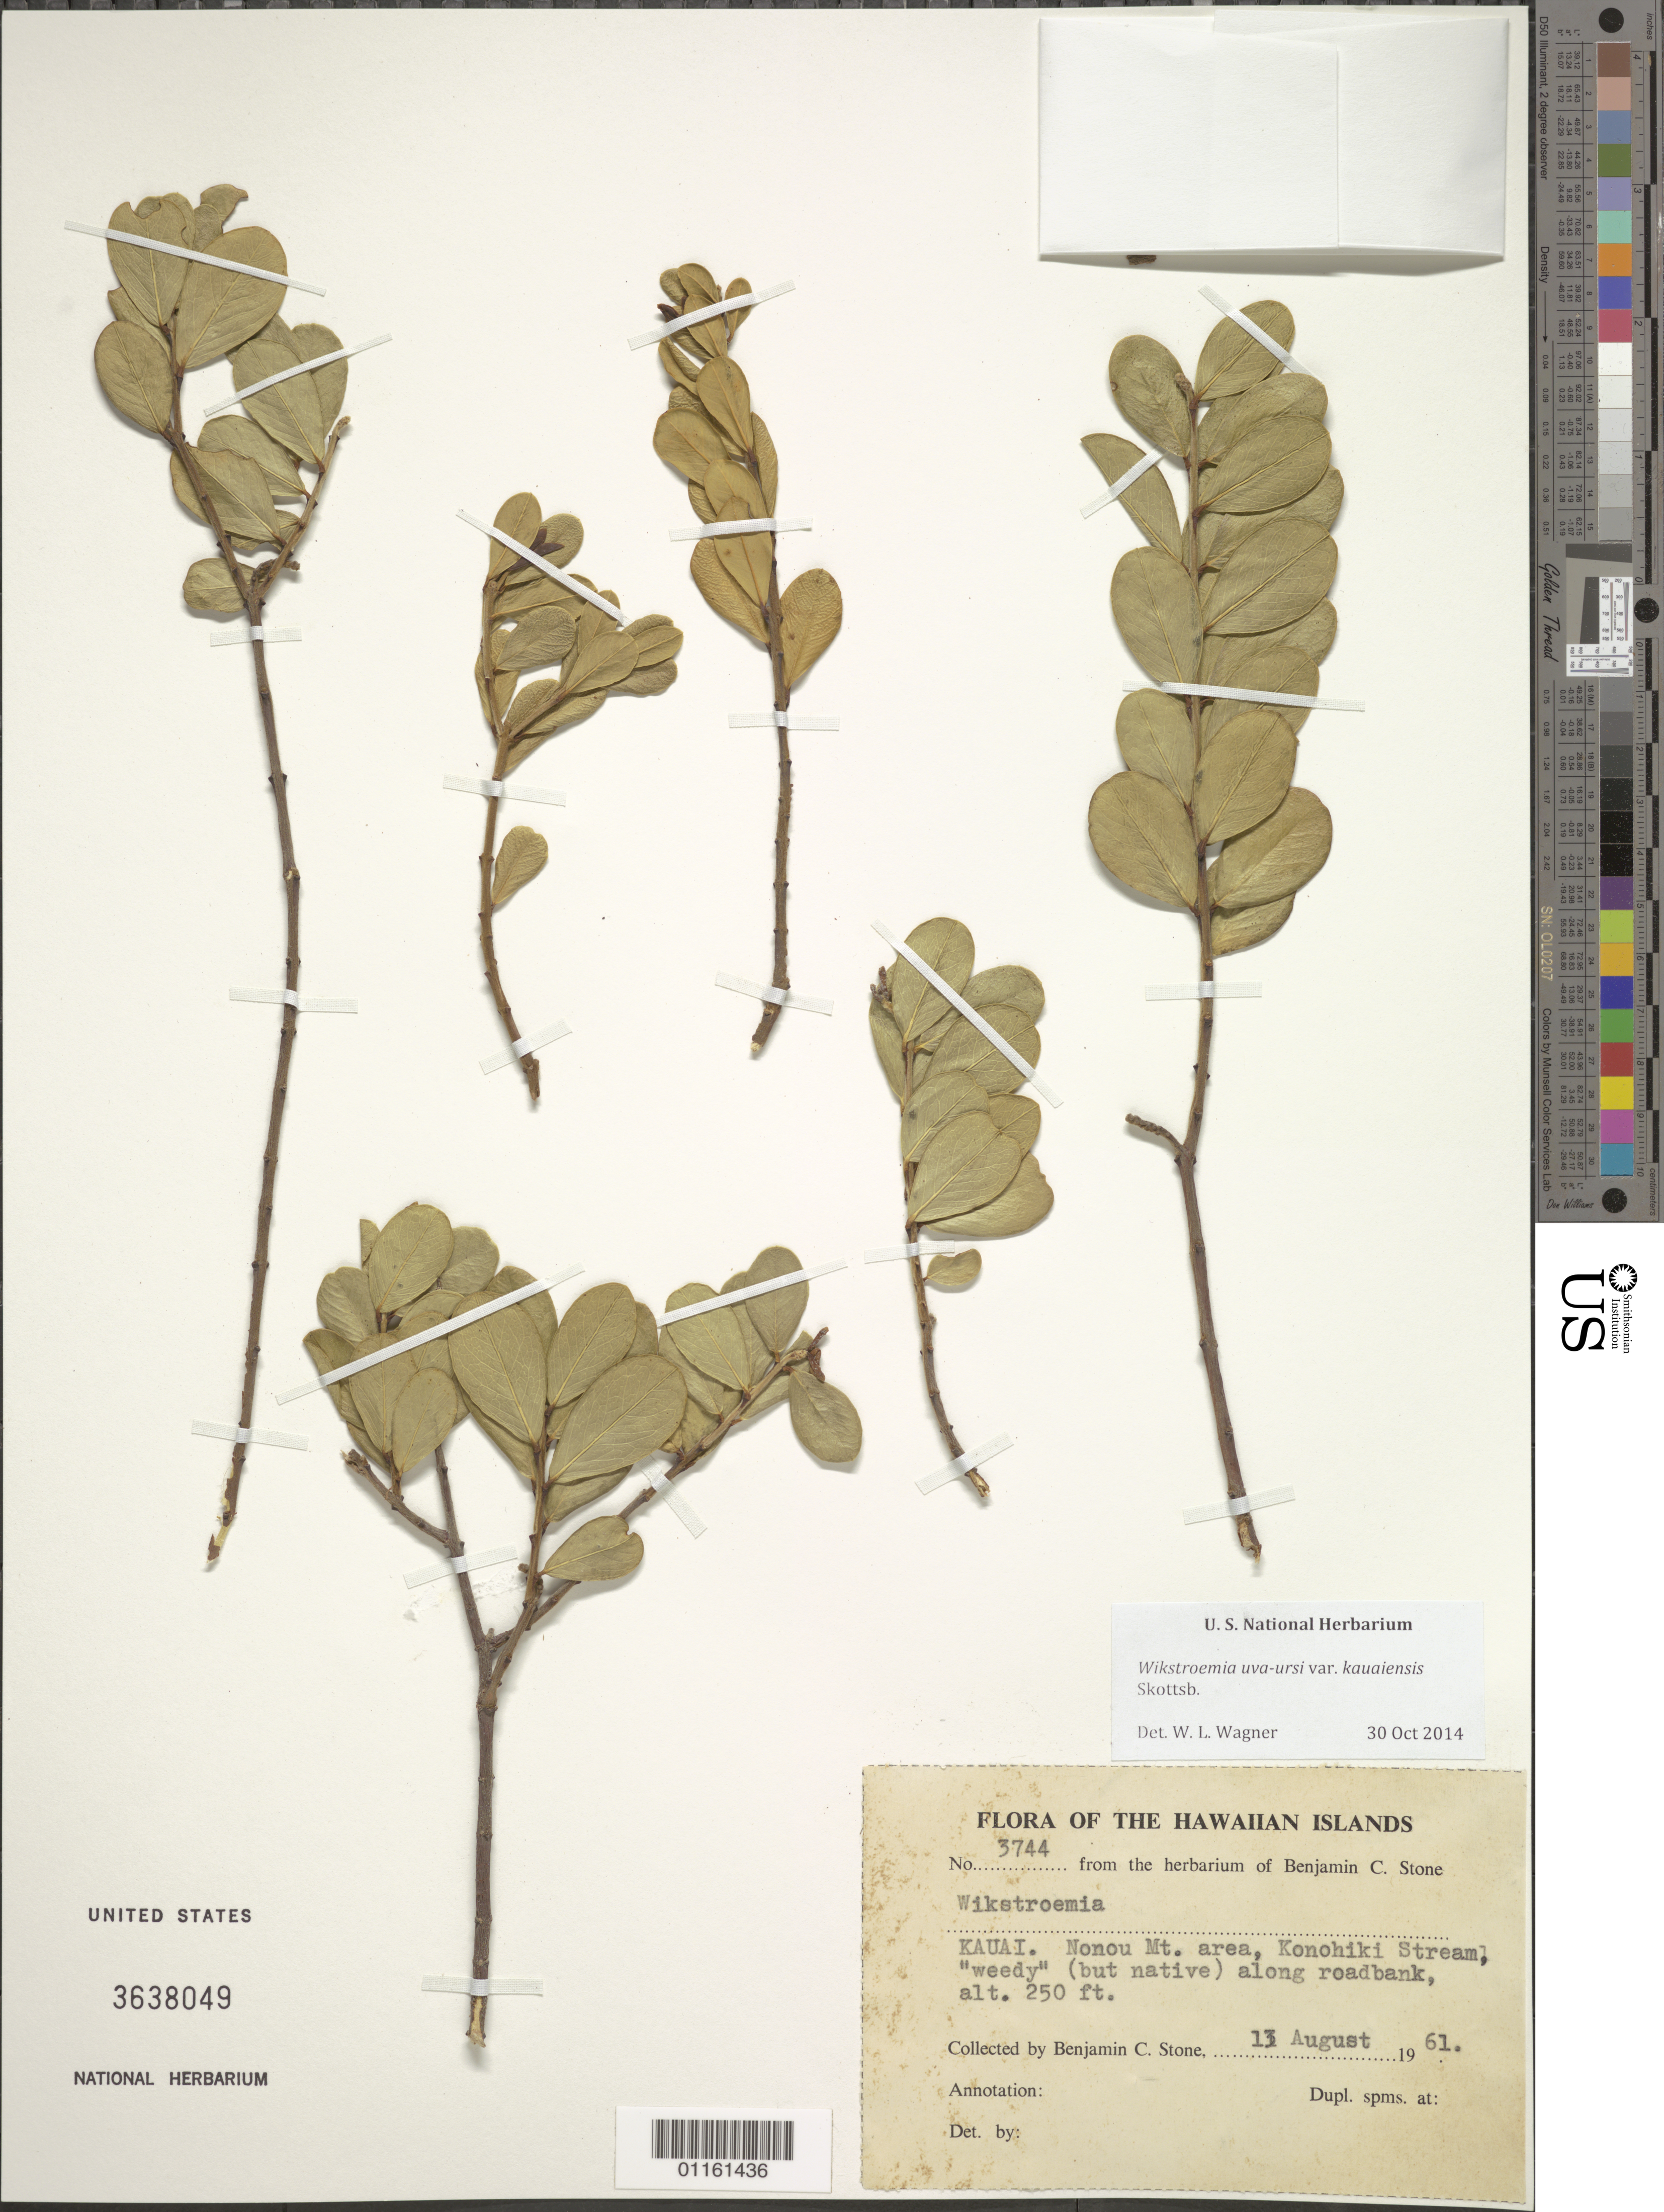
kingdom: Plantae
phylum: Tracheophyta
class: Magnoliopsida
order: Malvales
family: Thymelaeaceae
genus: Wikstroemia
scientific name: Wikstroemia uva-ursi var. kauaiensis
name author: Skottsb.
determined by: Wagner, W. L., (BOT), Smithsonian Institution - National Museum of Natural History (UNITED STATES)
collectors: B. C. Stone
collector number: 3744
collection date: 1961-08-13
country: United States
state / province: Hawaii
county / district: Kauai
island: Kaua'i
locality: Kauai. Nonou Mt. area, Konohiki Stream, "weedy", along roadbank.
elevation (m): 76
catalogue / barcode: US 3638049